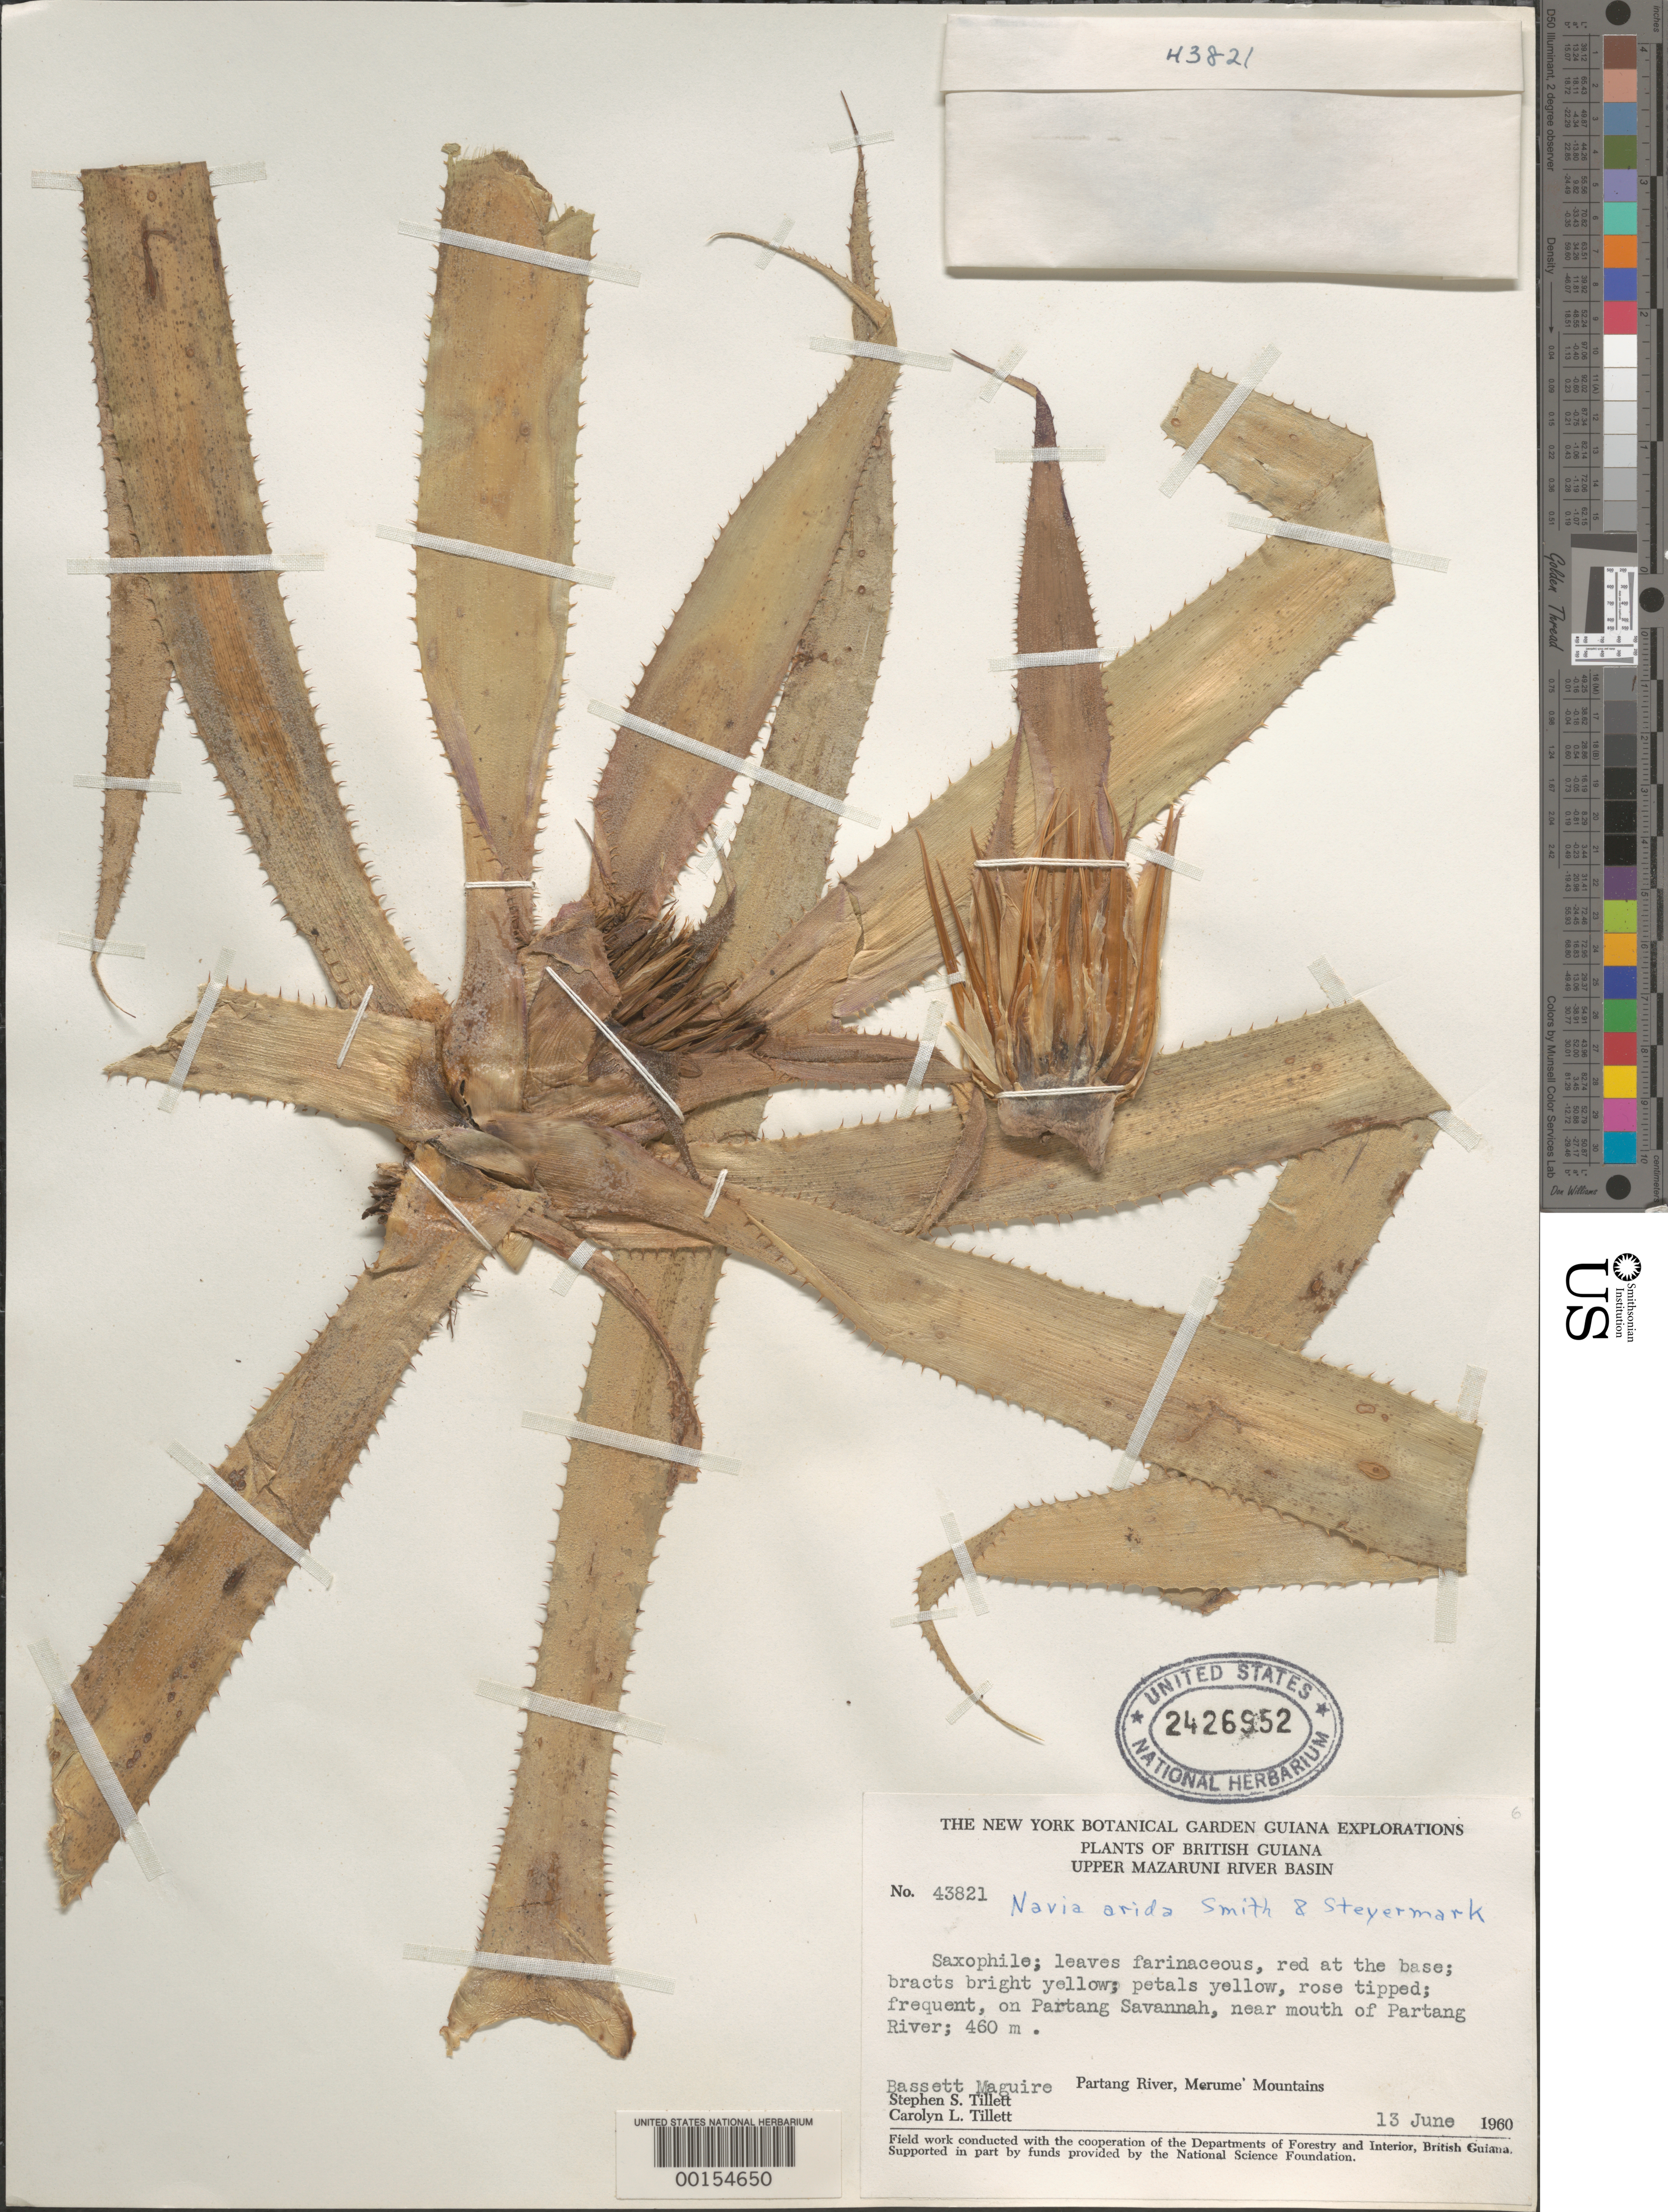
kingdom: Plantae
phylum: Tracheophyta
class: Liliopsida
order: Poales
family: Bromeliaceae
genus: Navia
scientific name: Navia arida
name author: L.B. Sm. & Steyerm.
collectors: B. Maguire, S. S. Tillett & C. L. Tillett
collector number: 43821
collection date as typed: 13-Jun-60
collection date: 1960-06-13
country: Guyana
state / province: Cuyuni-Mazaruni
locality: Merume Mts., Partang River, Partang Savanna near mouth of river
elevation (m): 460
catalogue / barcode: US 2426952